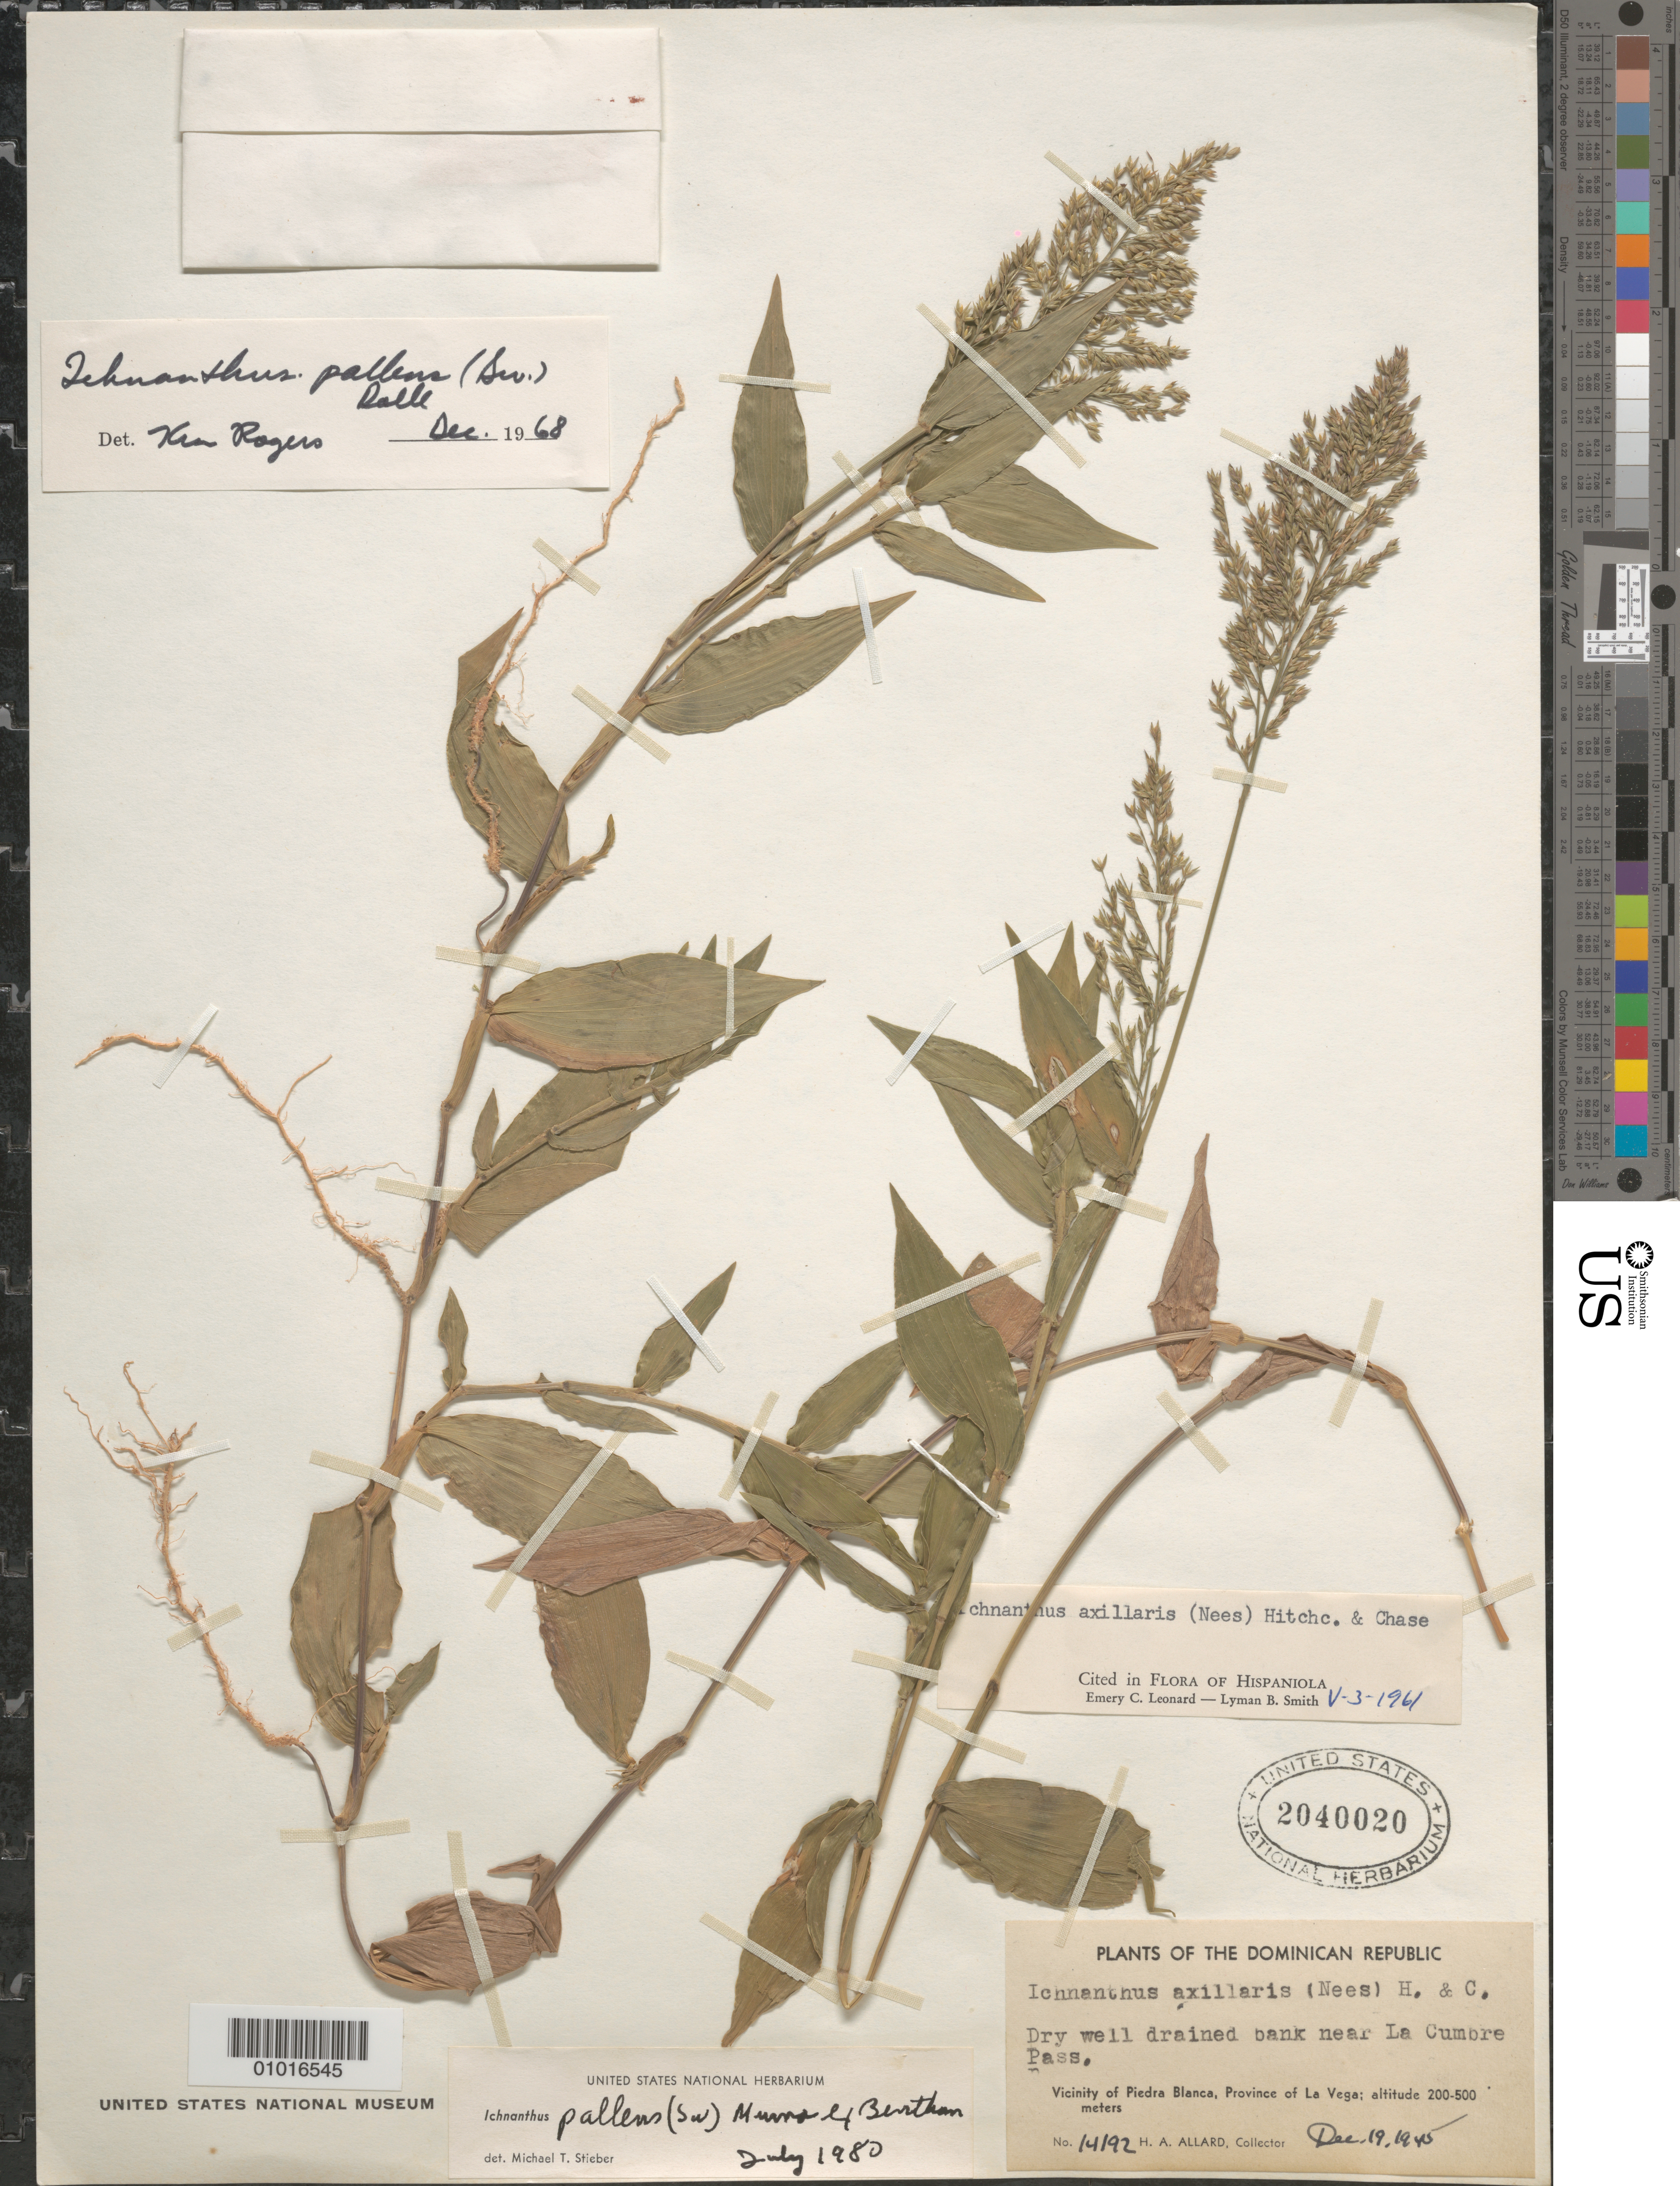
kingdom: Plantae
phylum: Tracheophyta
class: Liliopsida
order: Poales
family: Poaceae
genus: Ichnanthus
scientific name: Ichnanthus pallens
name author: (Sw.) Munro ex Benth.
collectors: H. A. Allard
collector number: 14192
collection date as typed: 19 Dec 1945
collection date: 1945-12-19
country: Dominican Republic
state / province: La Vega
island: Hispaniola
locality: Vicinity of Piedra Blanca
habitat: dry well drained bank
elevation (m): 200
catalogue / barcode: US 2040020